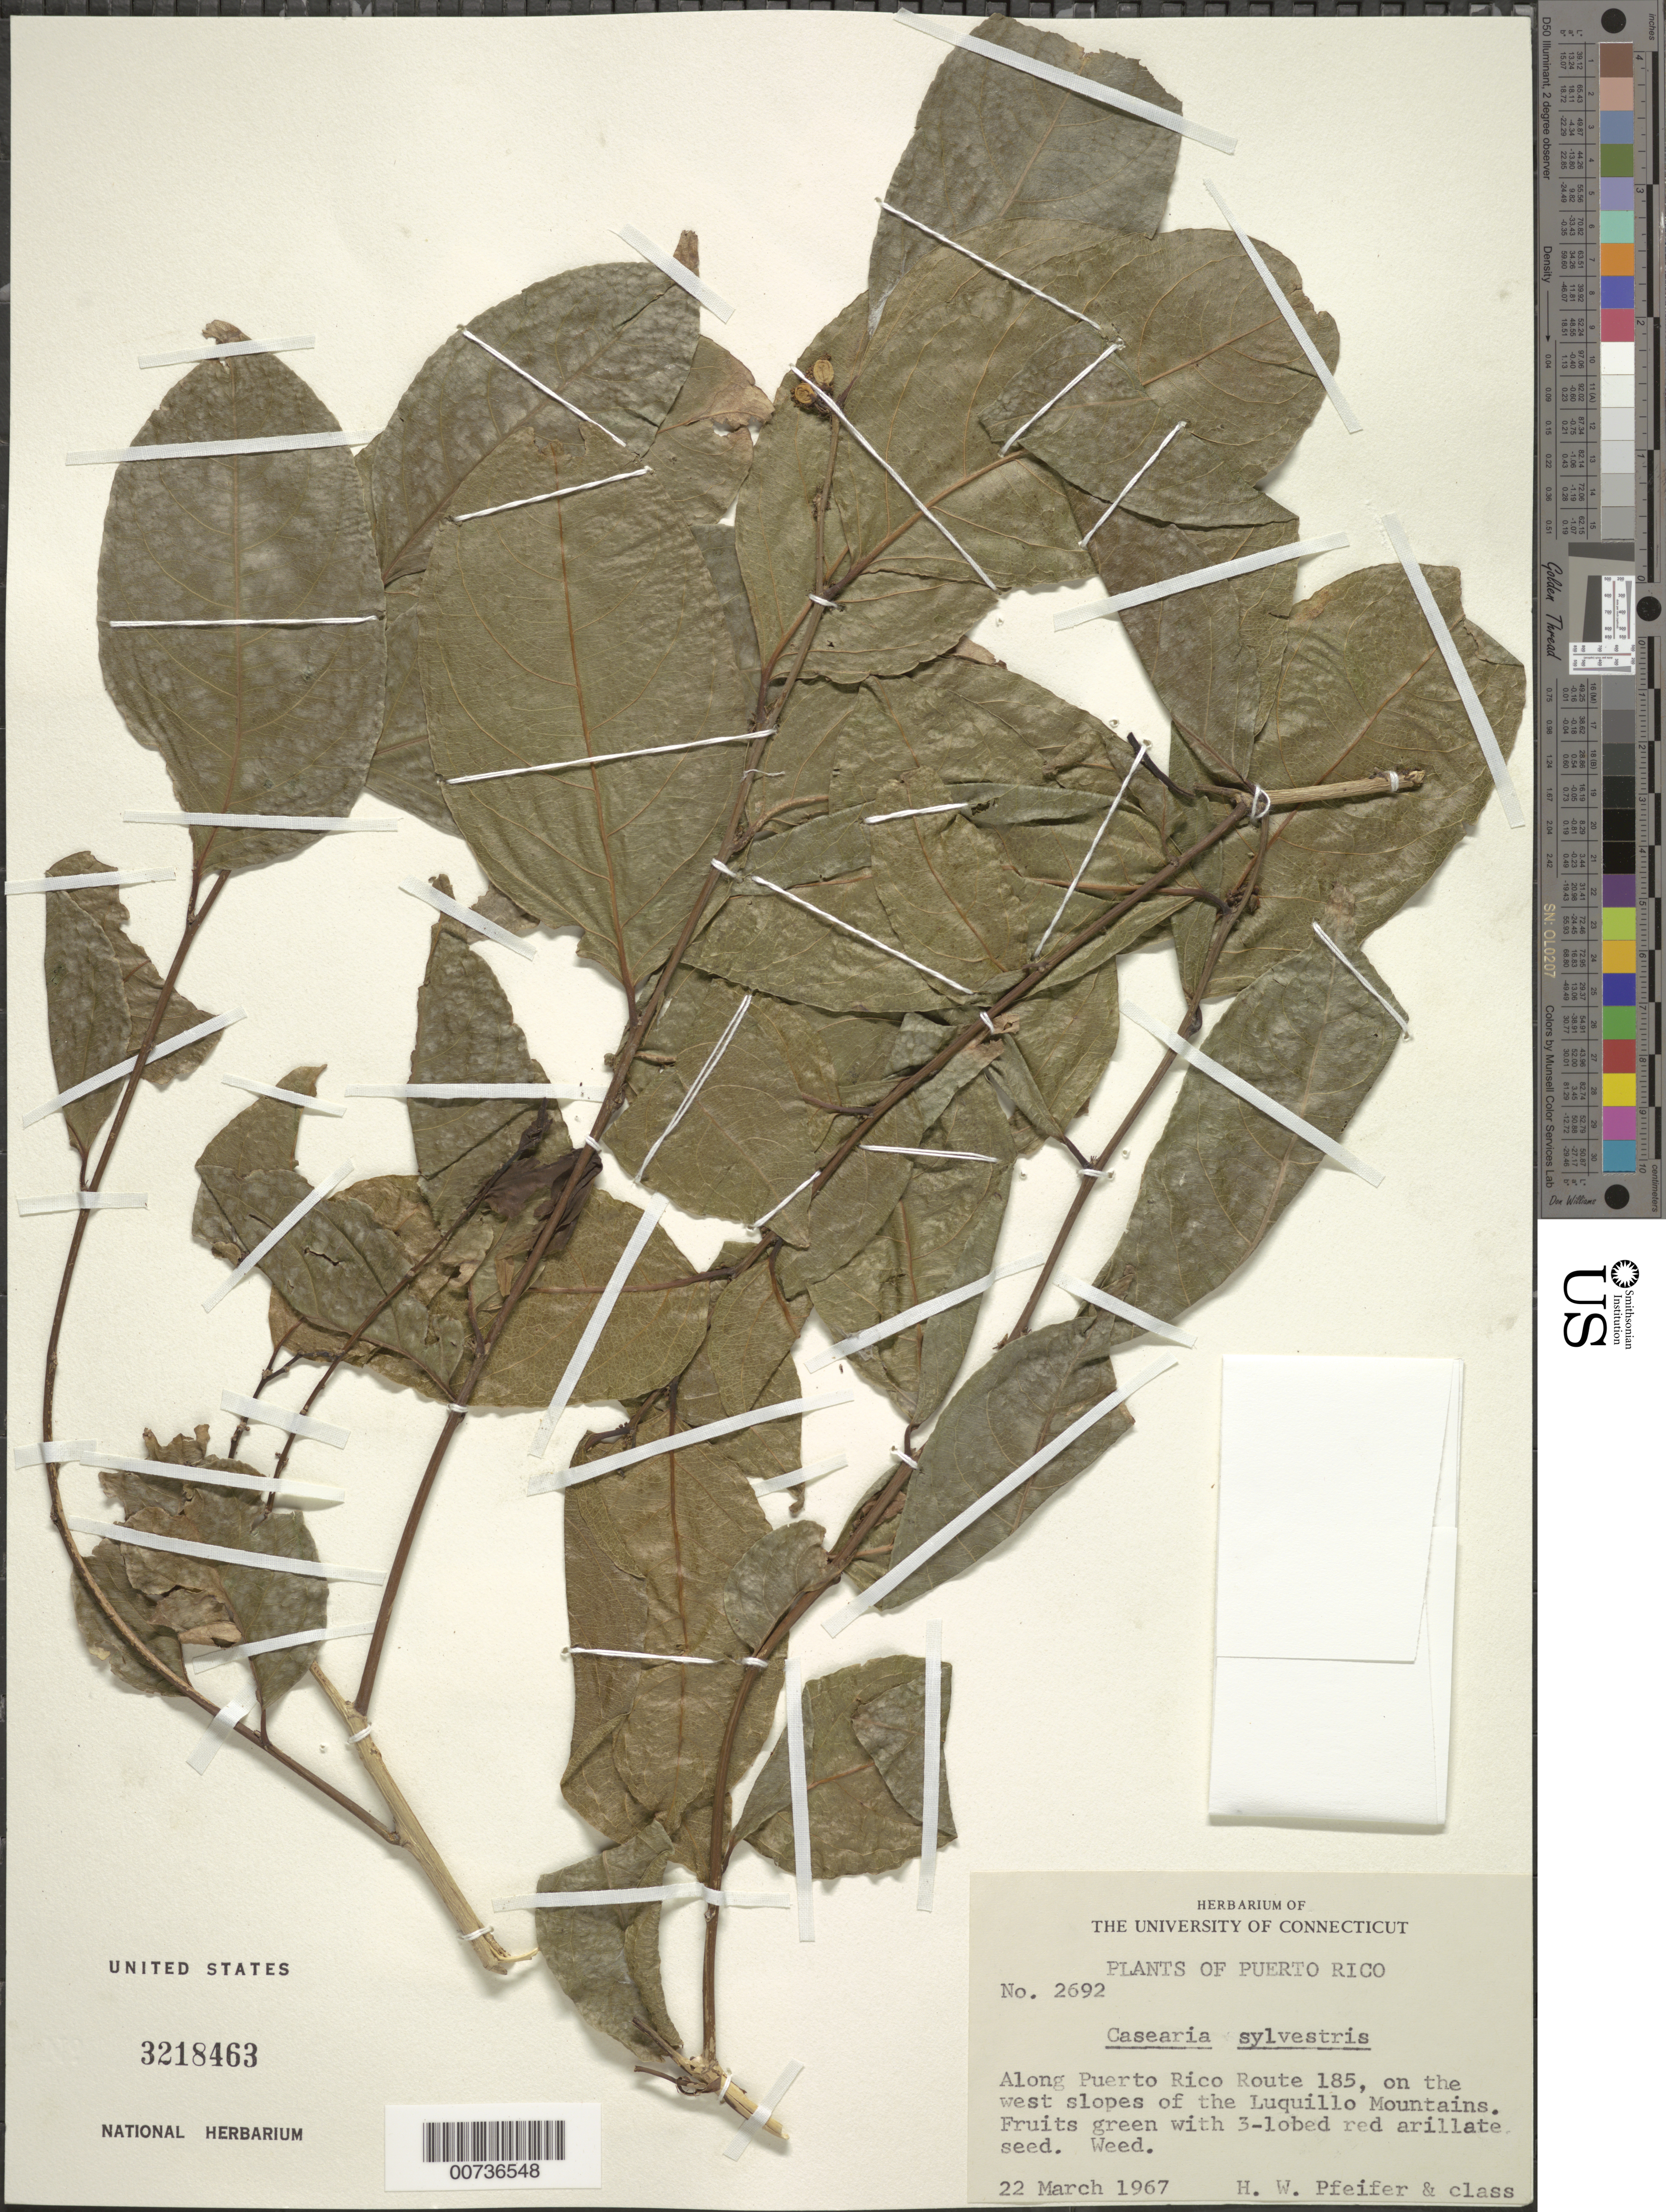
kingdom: Plantae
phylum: Tracheophyta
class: Magnoliopsida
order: Malpighiales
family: Salicaceae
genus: Casearia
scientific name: Casearia sylvestris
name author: Sw.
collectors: H. W. Pfeifer & Class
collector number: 2692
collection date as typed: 22 Mar 1967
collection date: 1967-03-22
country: Puerto Rico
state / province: Luquillo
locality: Along Puerto Rico Route 185, on the west slopes of the Luquillo Mountains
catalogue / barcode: US 3218463